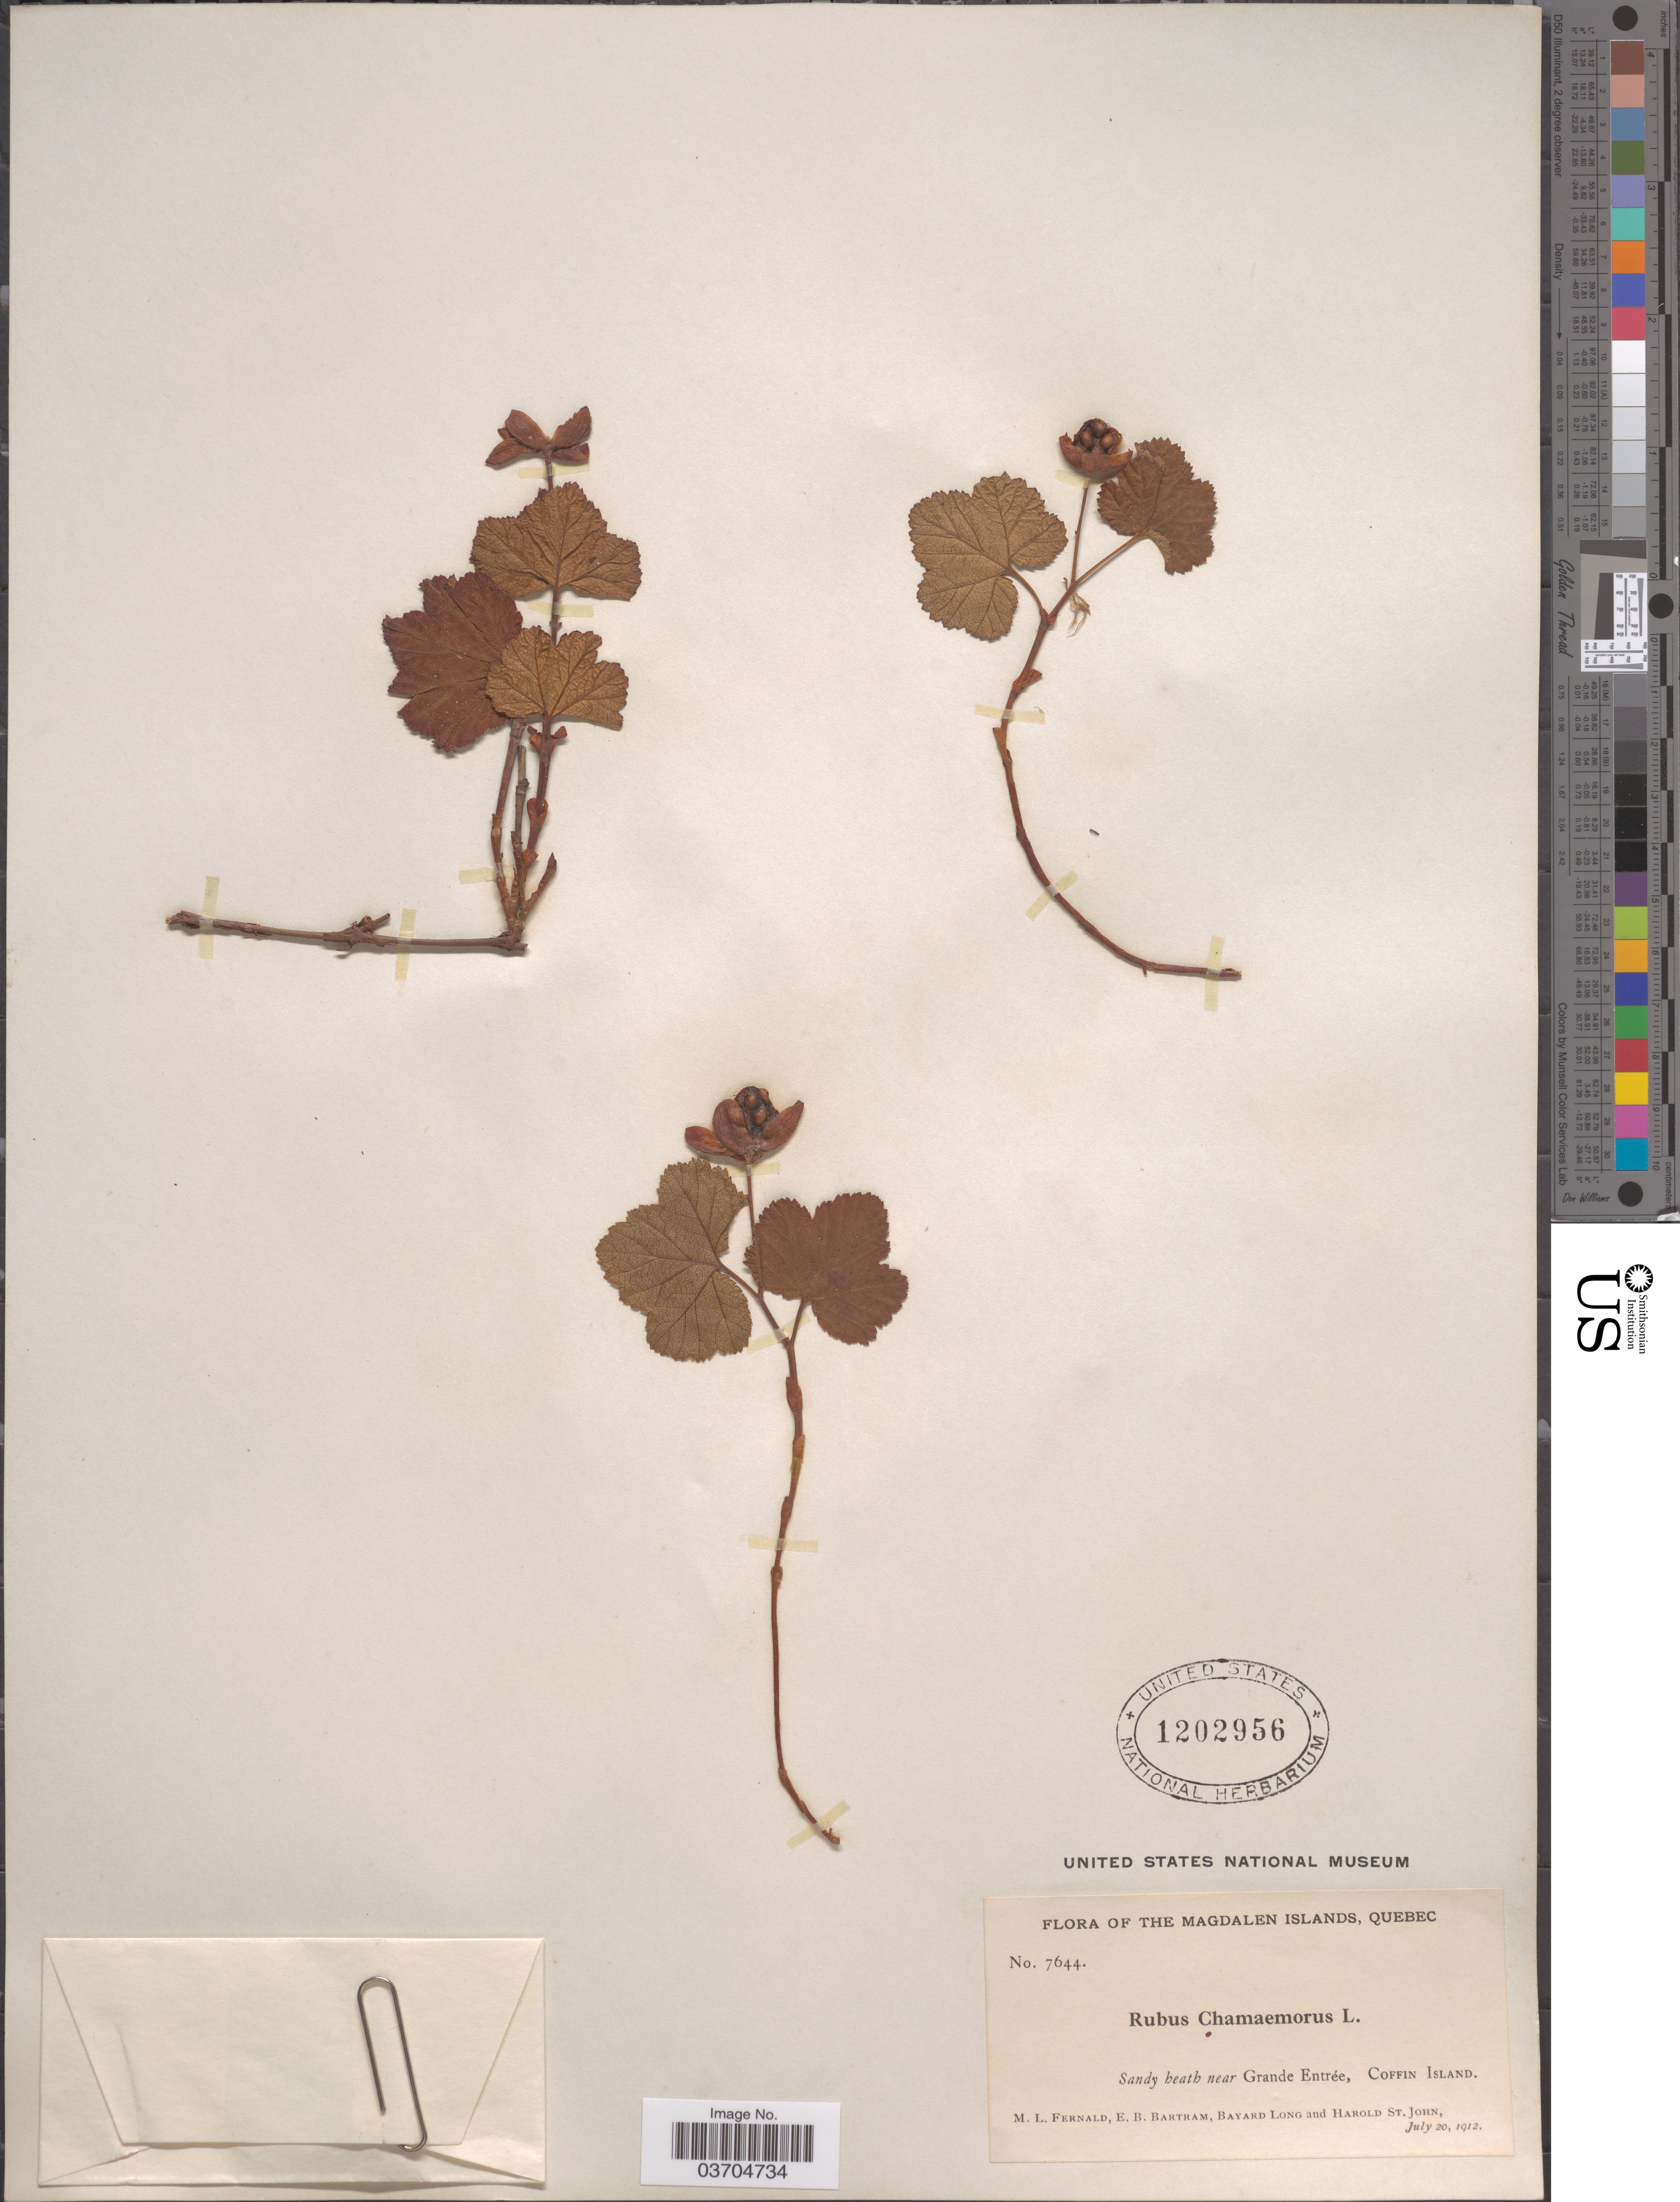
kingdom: Plantae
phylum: Tracheophyta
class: Magnoliopsida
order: Rosales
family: Rosaceae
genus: Rubus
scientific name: Rubus chamaemorus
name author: L.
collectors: M. L. Fernald, E. B. Bartram, B. Long & H. St. John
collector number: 7644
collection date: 1912-07-20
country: Canada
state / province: Quebec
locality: The Magdalen Islands. Near Grande Entrée, Coffin Island.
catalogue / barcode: US 1202956